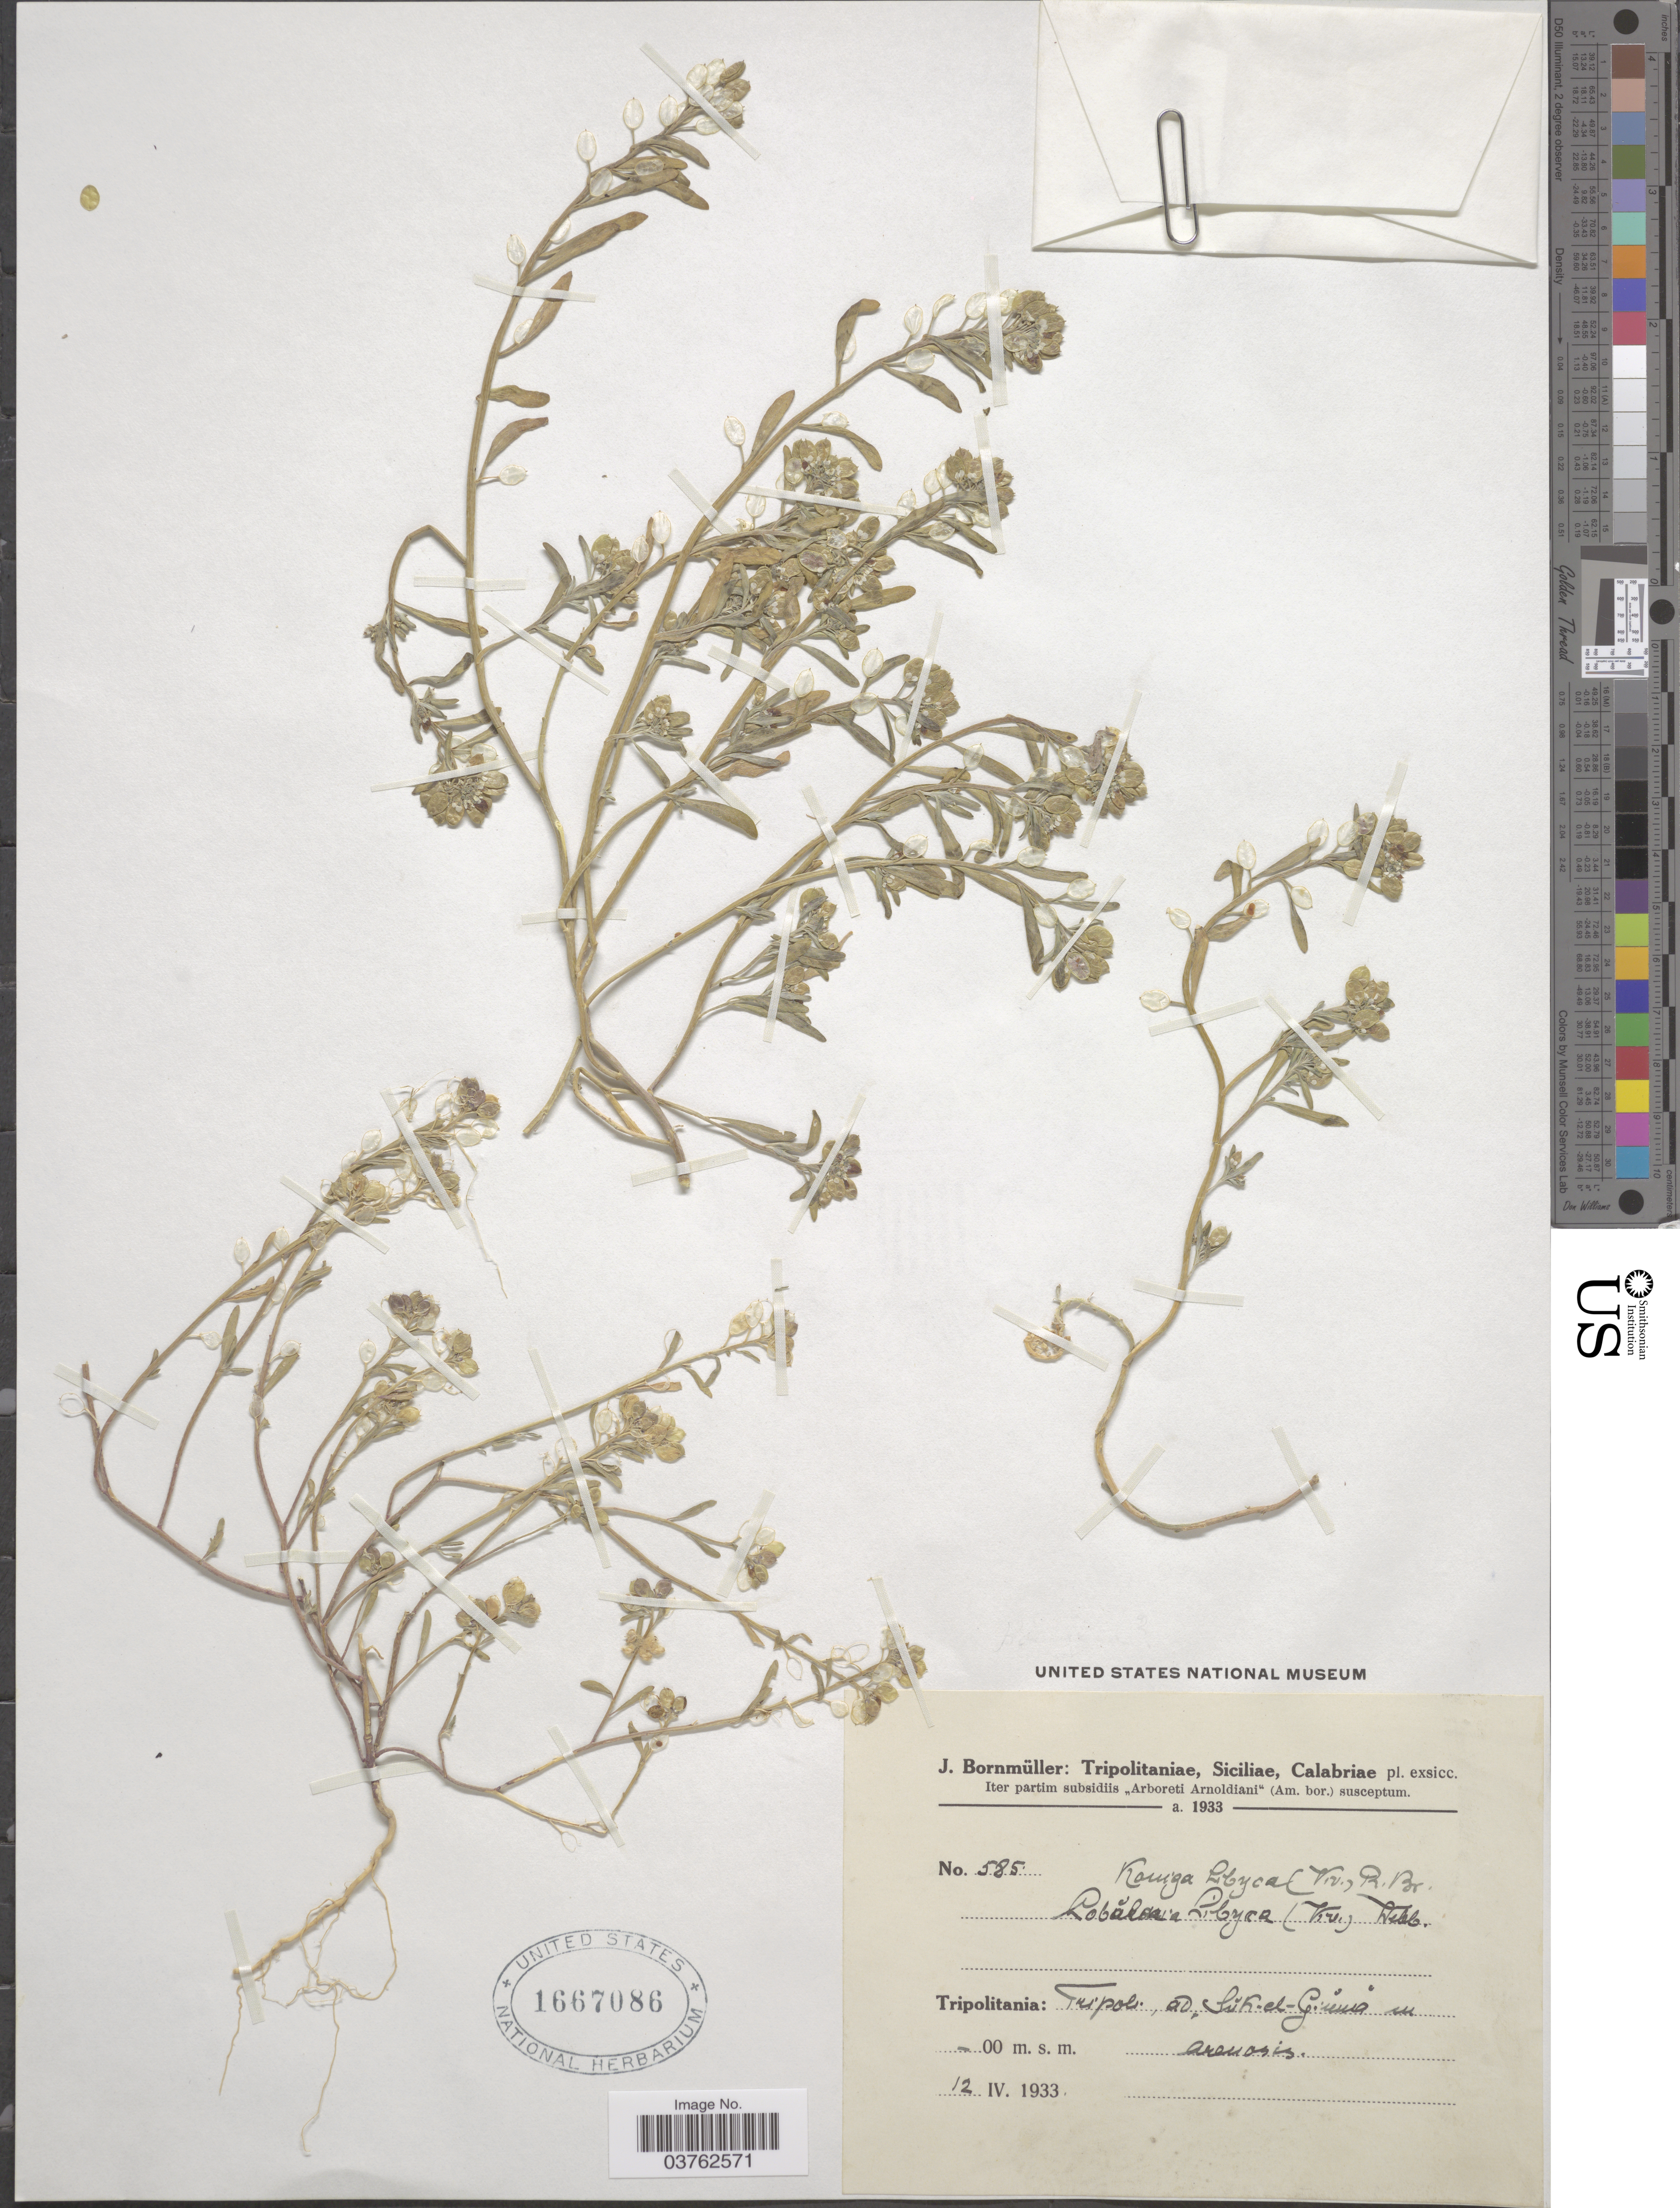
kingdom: Plantae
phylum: Tracheophyta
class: Magnoliopsida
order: Brassicales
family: Brassicaceae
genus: Lobularia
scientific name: Lobularia libyca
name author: (Viv.) Meisn.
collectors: J. Bornmüller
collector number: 585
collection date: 1933-04-12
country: Libya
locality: Tripolitania: Tripol., ad sŭk-el-Guima in arenosis.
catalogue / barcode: US 1667086